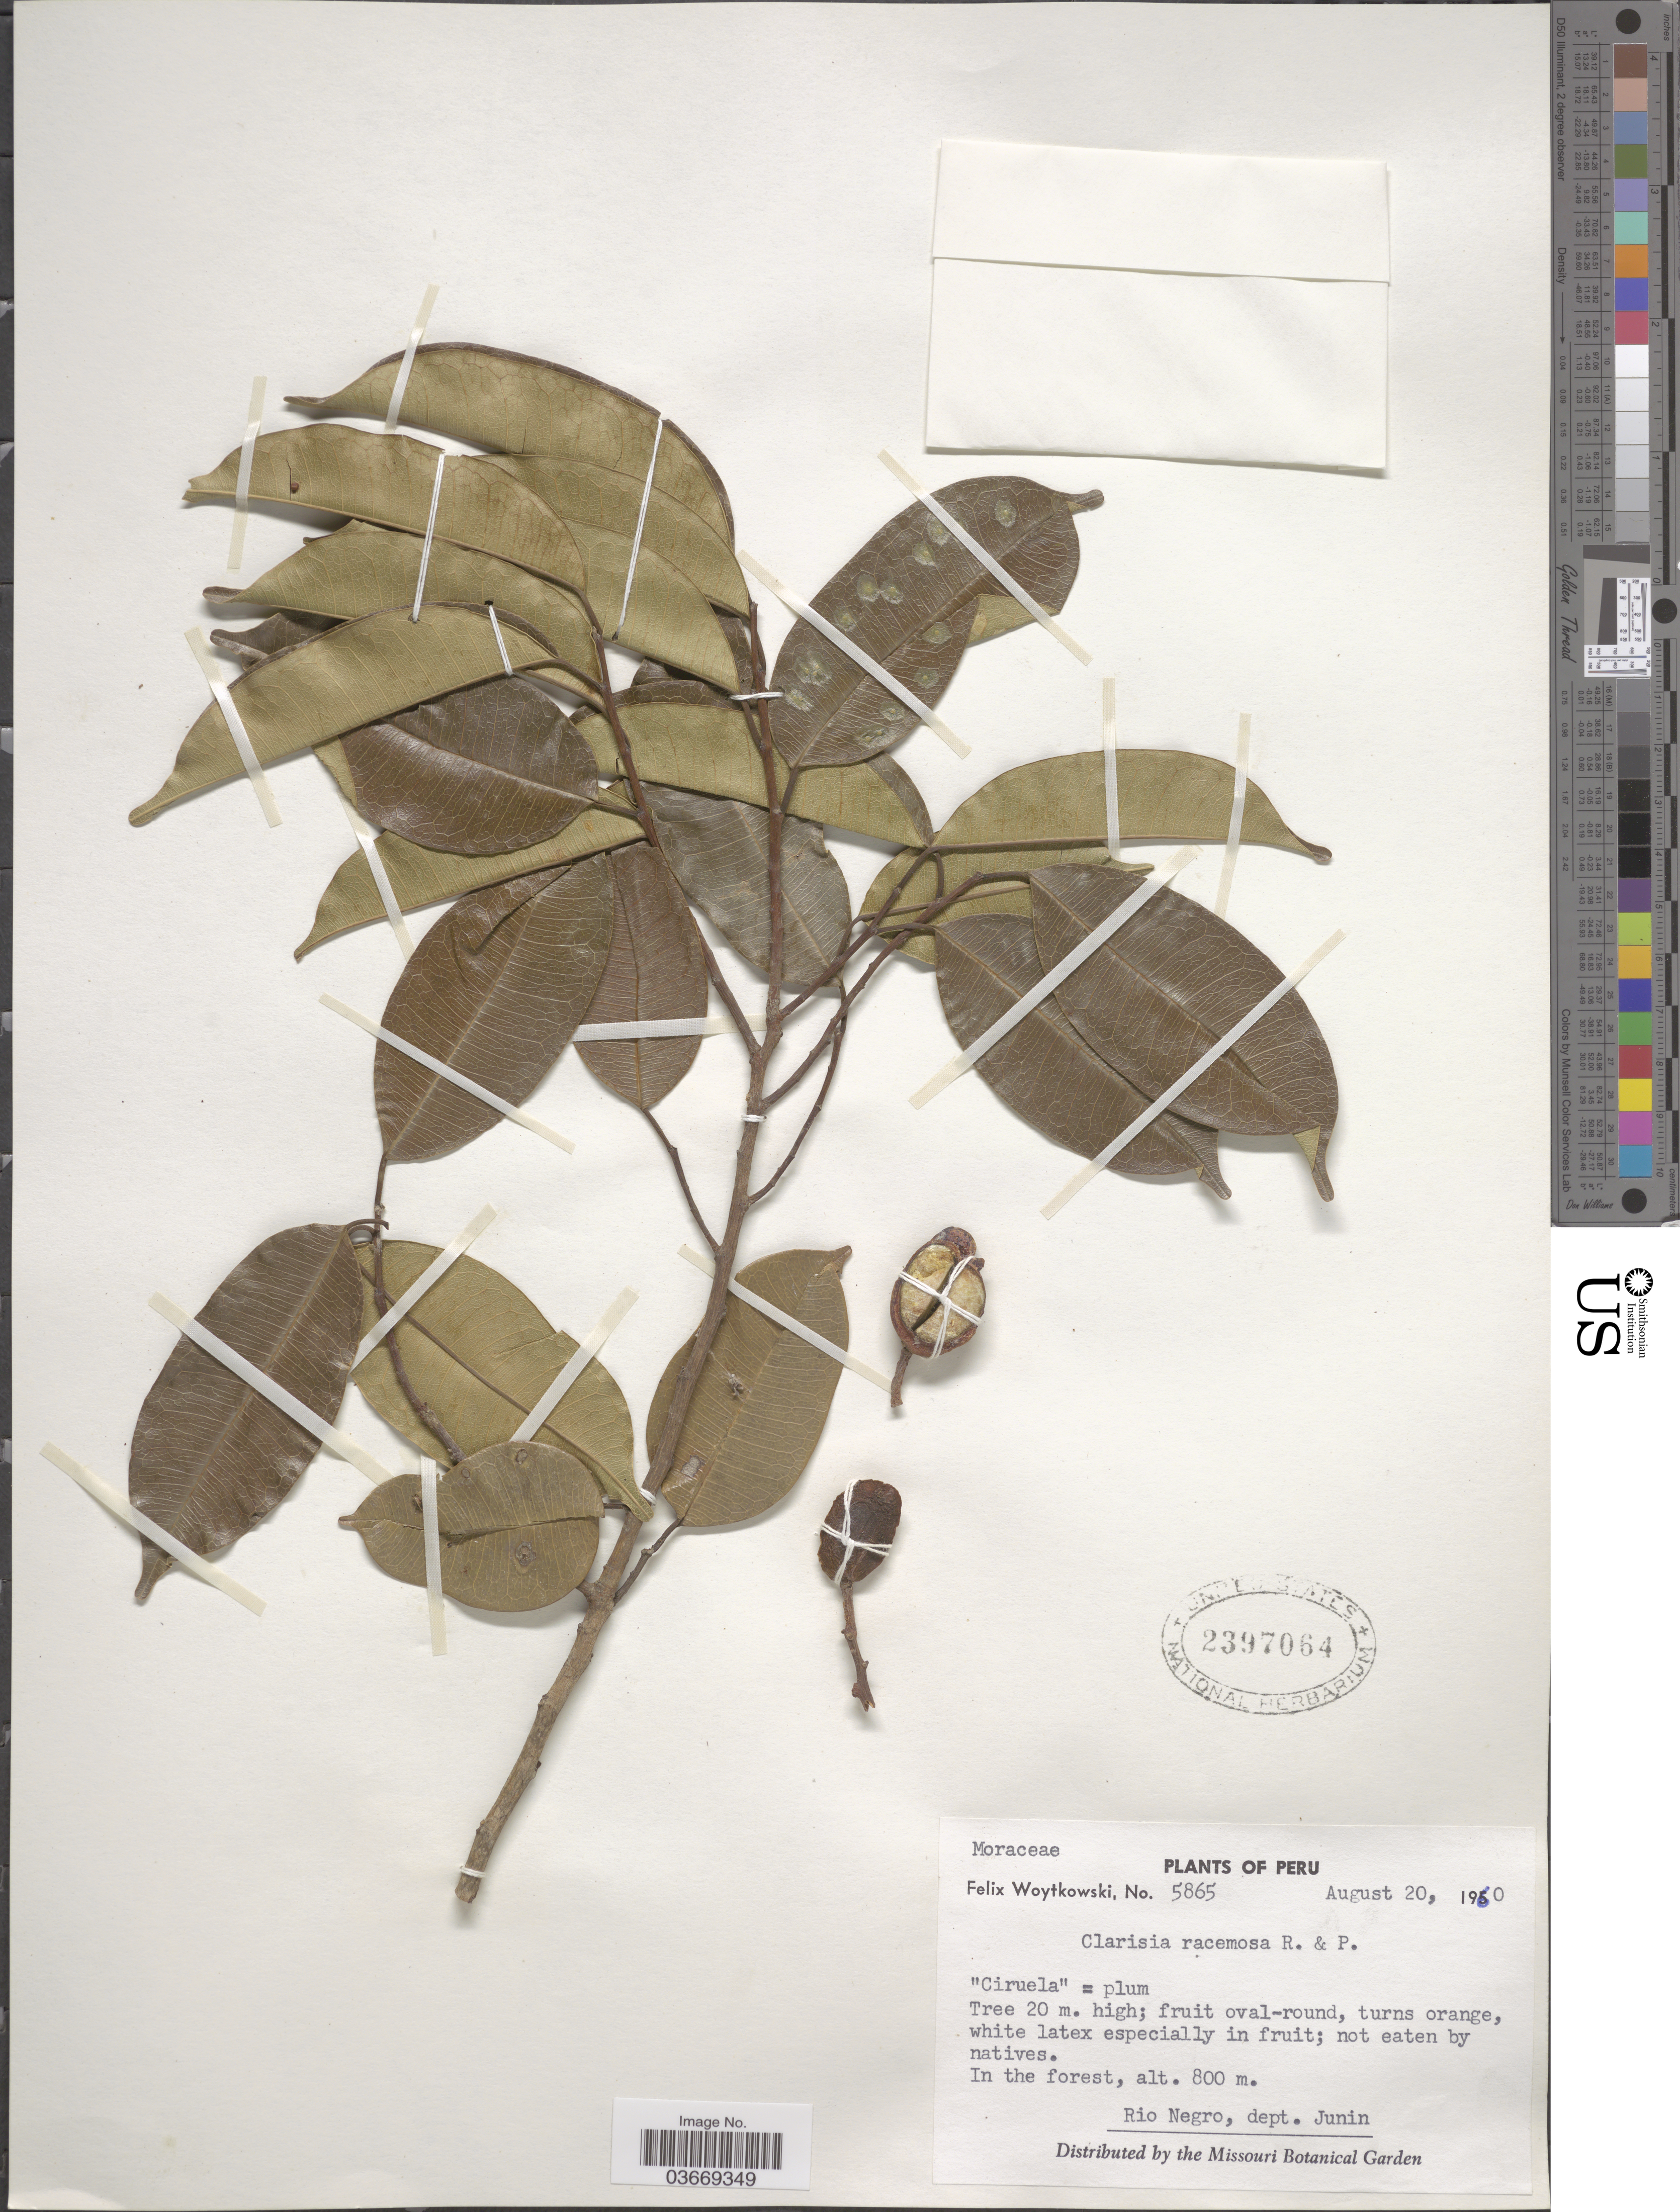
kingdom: Plantae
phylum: Tracheophyta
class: Magnoliopsida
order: Rosales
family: Moraceae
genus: Clarisia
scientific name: Clarisia racemosa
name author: Ruiz & Pav.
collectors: F. Woytkowski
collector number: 5865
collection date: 1960-08-20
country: Peru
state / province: Junín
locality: Rio Negro, dept. Junin.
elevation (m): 800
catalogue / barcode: US 2397064